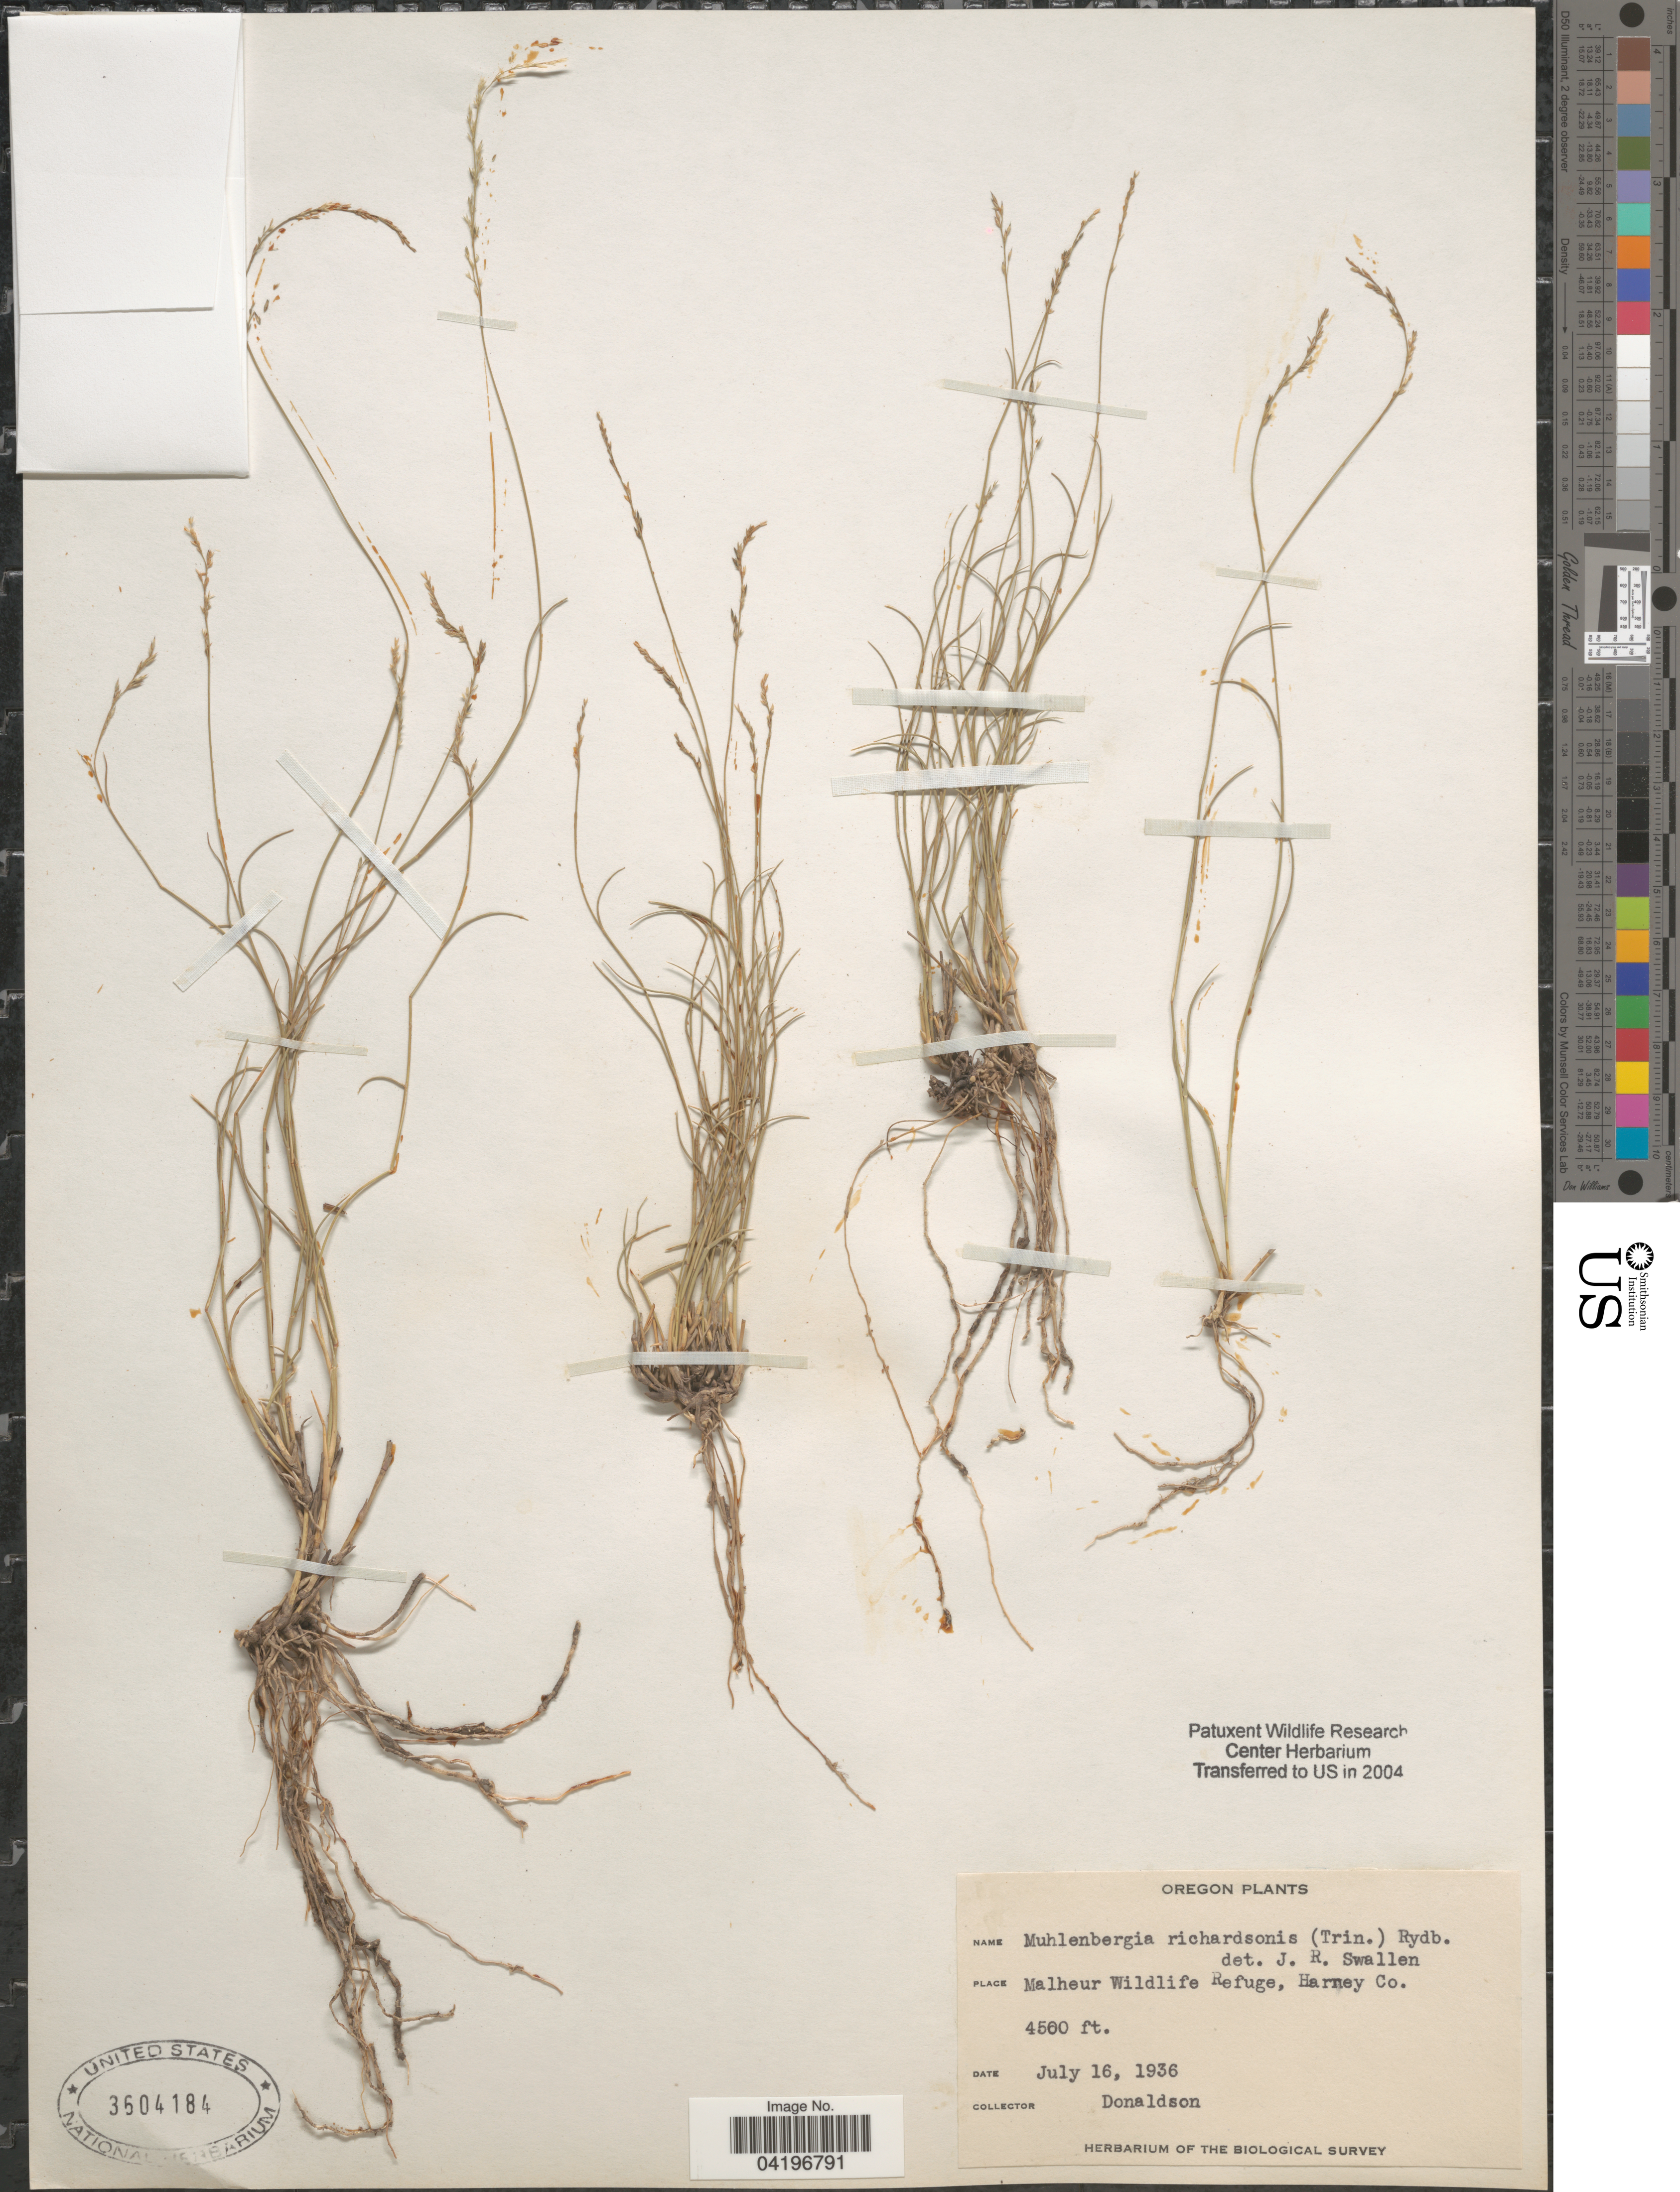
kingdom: Plantae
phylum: Tracheophyta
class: Liliopsida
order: Poales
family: Poaceae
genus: Muhlenbergia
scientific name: Muhlenbergia richardsonis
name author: (Trin.) Rydb.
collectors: -. Donaldson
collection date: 1936-07-16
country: United States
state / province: Oregon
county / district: Harney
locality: Malheur Wildlife Refuge, Harney Co. The Biological Survey.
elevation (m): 1372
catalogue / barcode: US 3604184